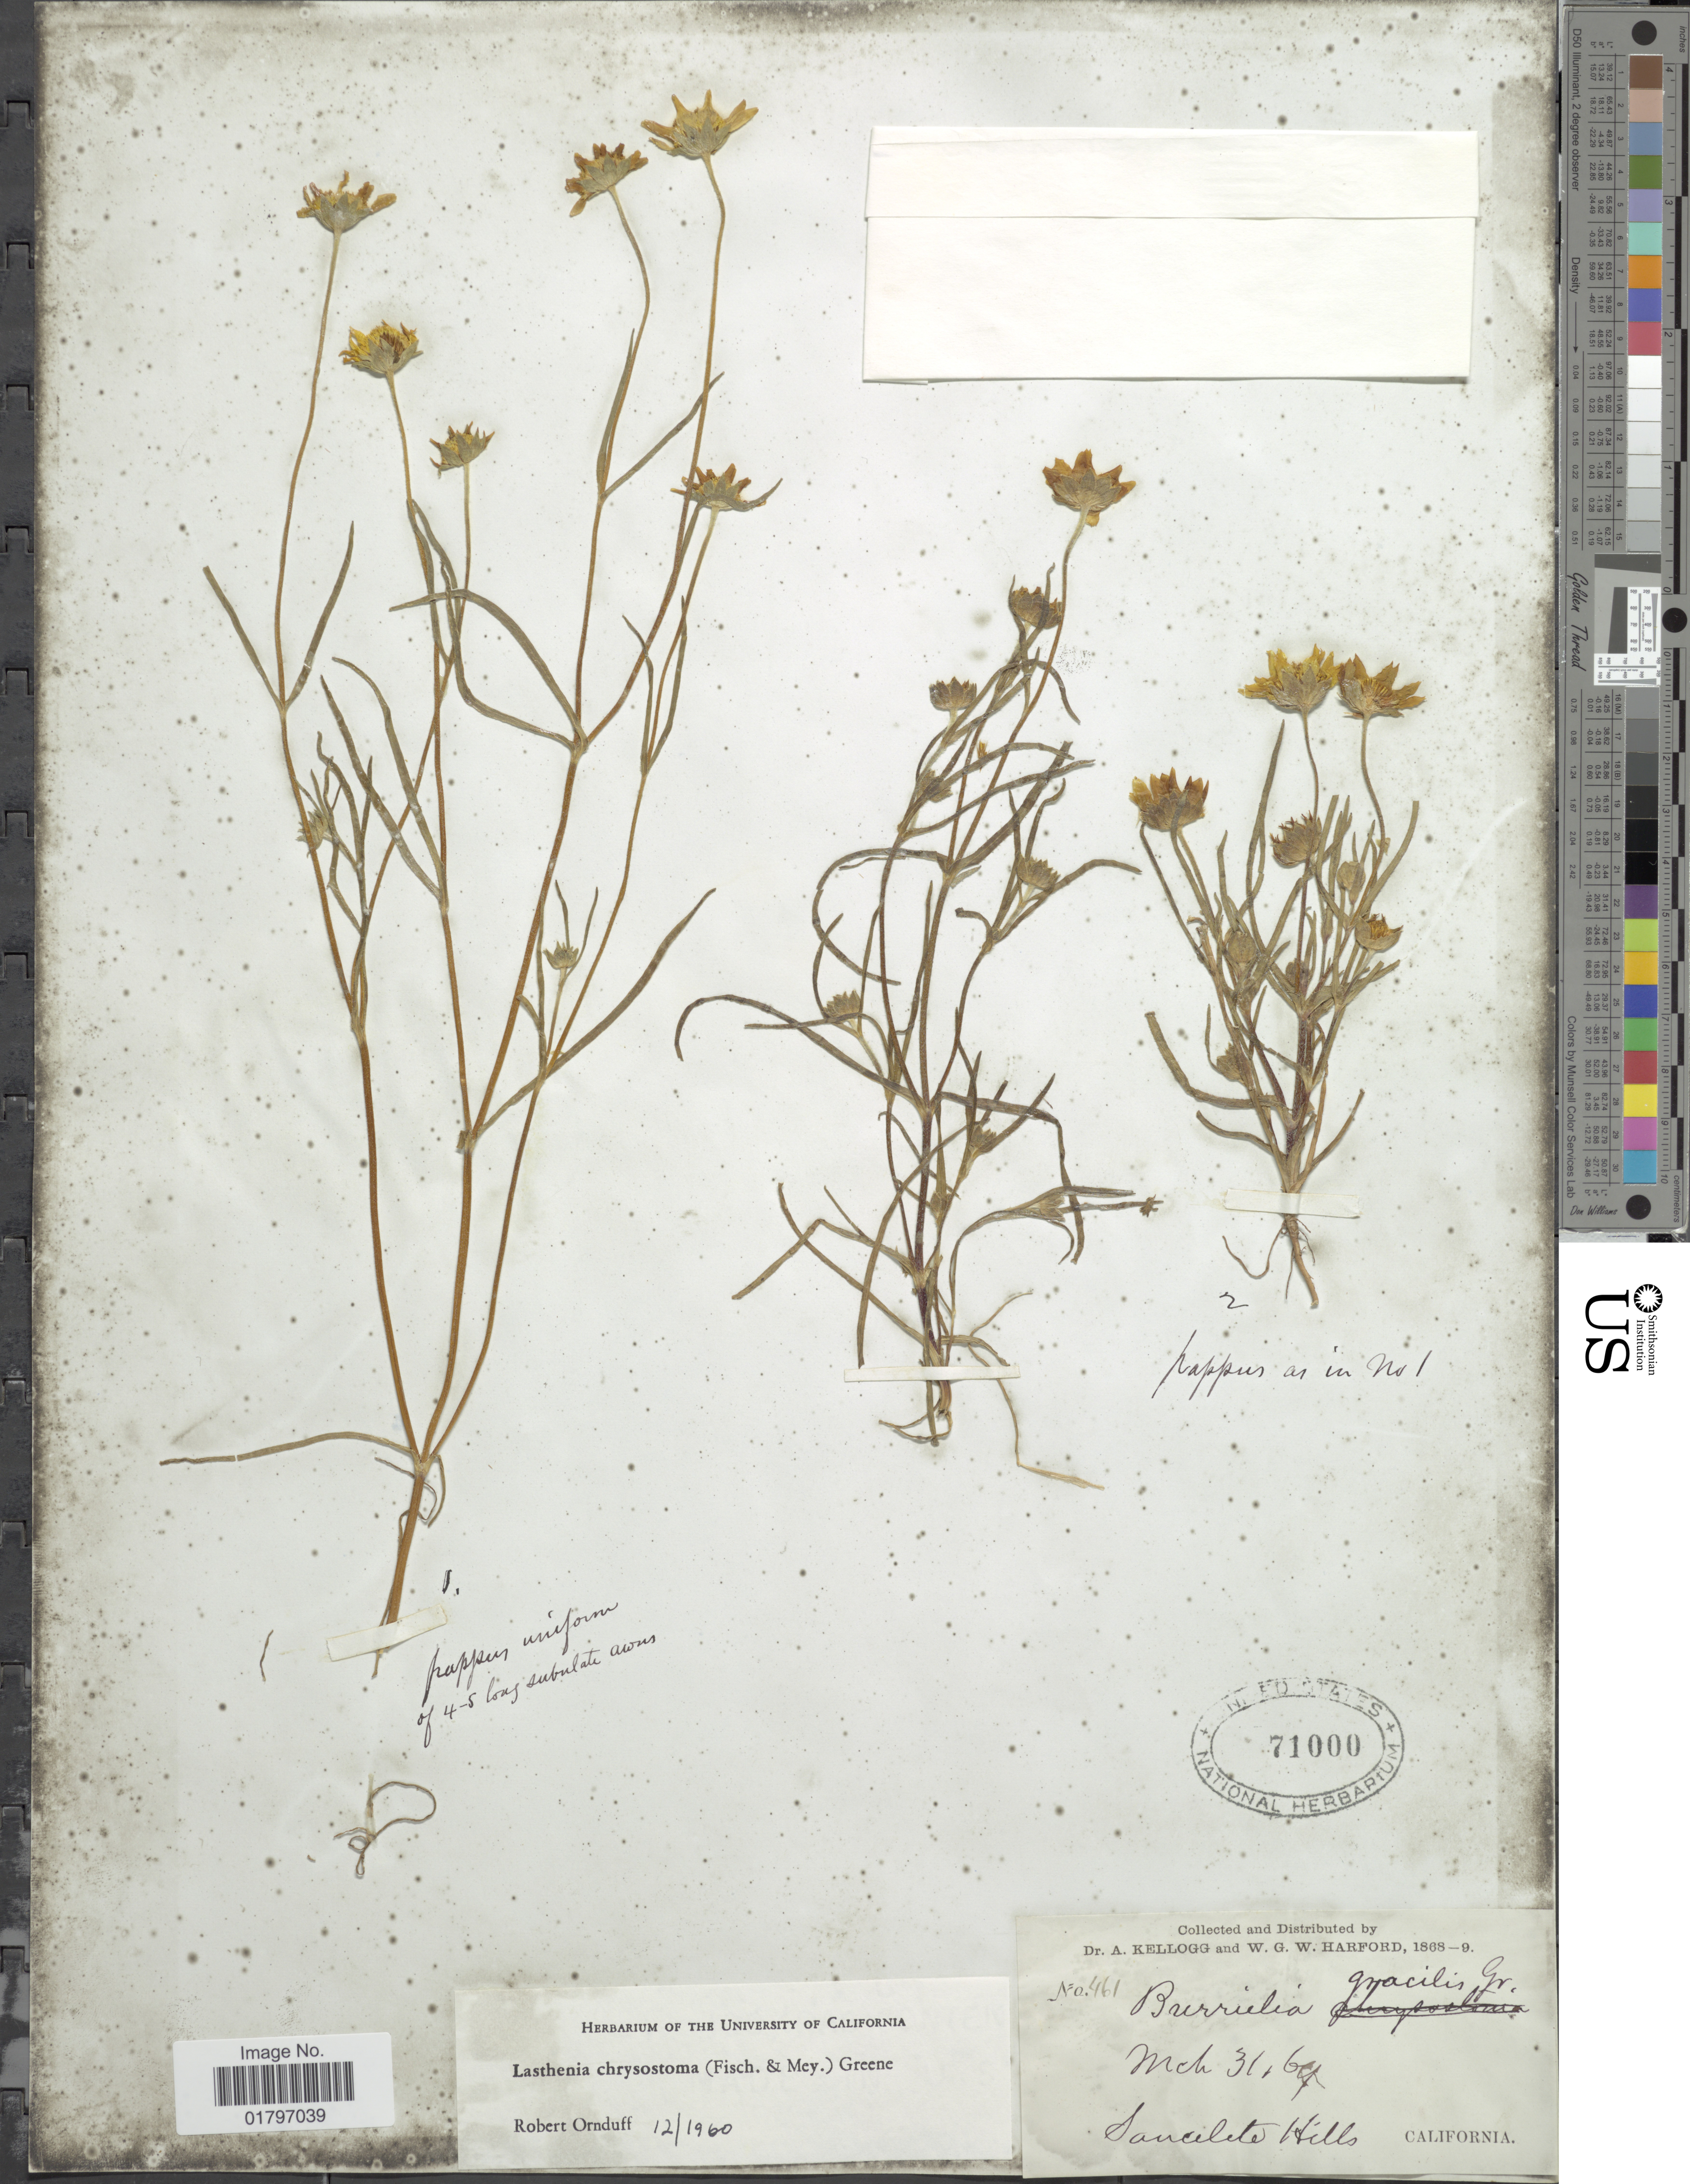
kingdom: Plantae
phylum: Tracheophyta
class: Magnoliopsida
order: Asterales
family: Asteraceae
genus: Lasthenia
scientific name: Lasthenia chrysostoma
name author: (Fisch. & C.A. Mey.) Greene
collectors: A. Kellogg & W. G. W. Harford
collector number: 461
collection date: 1869-03-31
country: United States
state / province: California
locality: Sancilete Hills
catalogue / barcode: US 71000